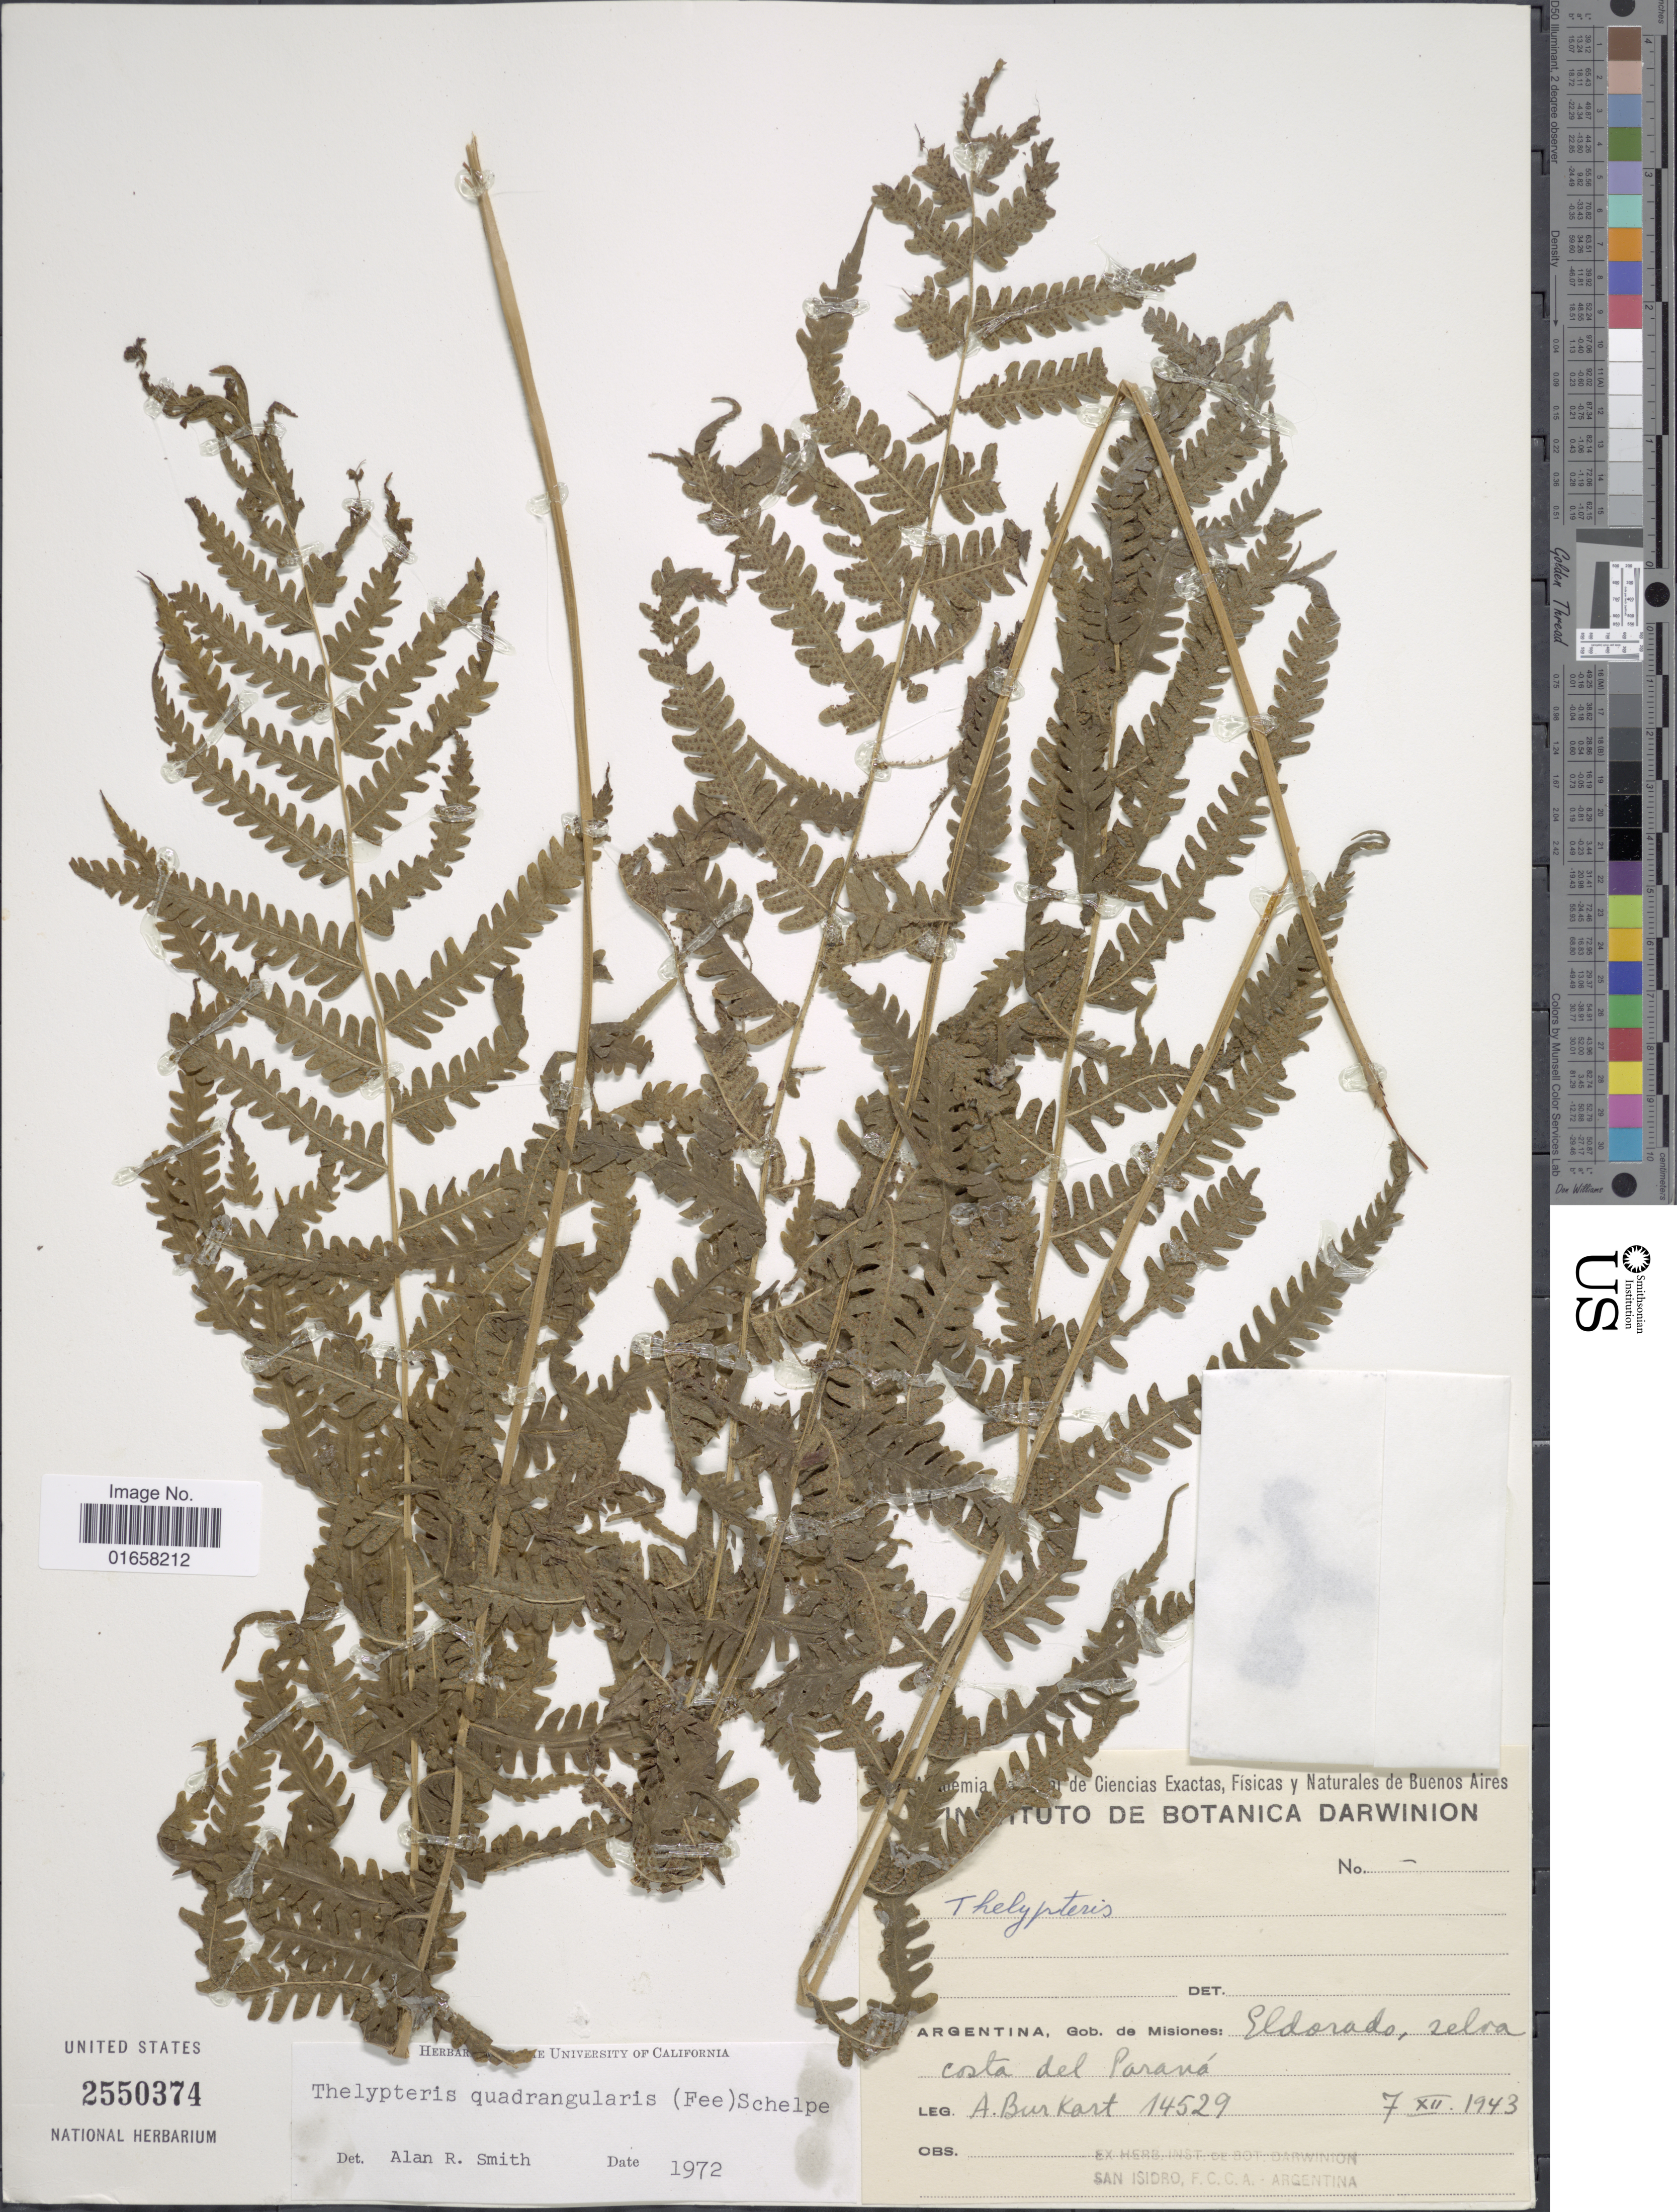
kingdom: Plantae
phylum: Tracheophyta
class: Polypodiopsida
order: Polypodiales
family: Thelypteridaceae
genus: Christella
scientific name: Christella hispidula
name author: (Decne.) Holttum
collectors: A. E. Burkart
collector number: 14529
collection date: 1943-12-07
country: Argentina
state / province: Misiones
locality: Gob. de Misiones: Eldorado, selva costa del Parana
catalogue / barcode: US 2550374